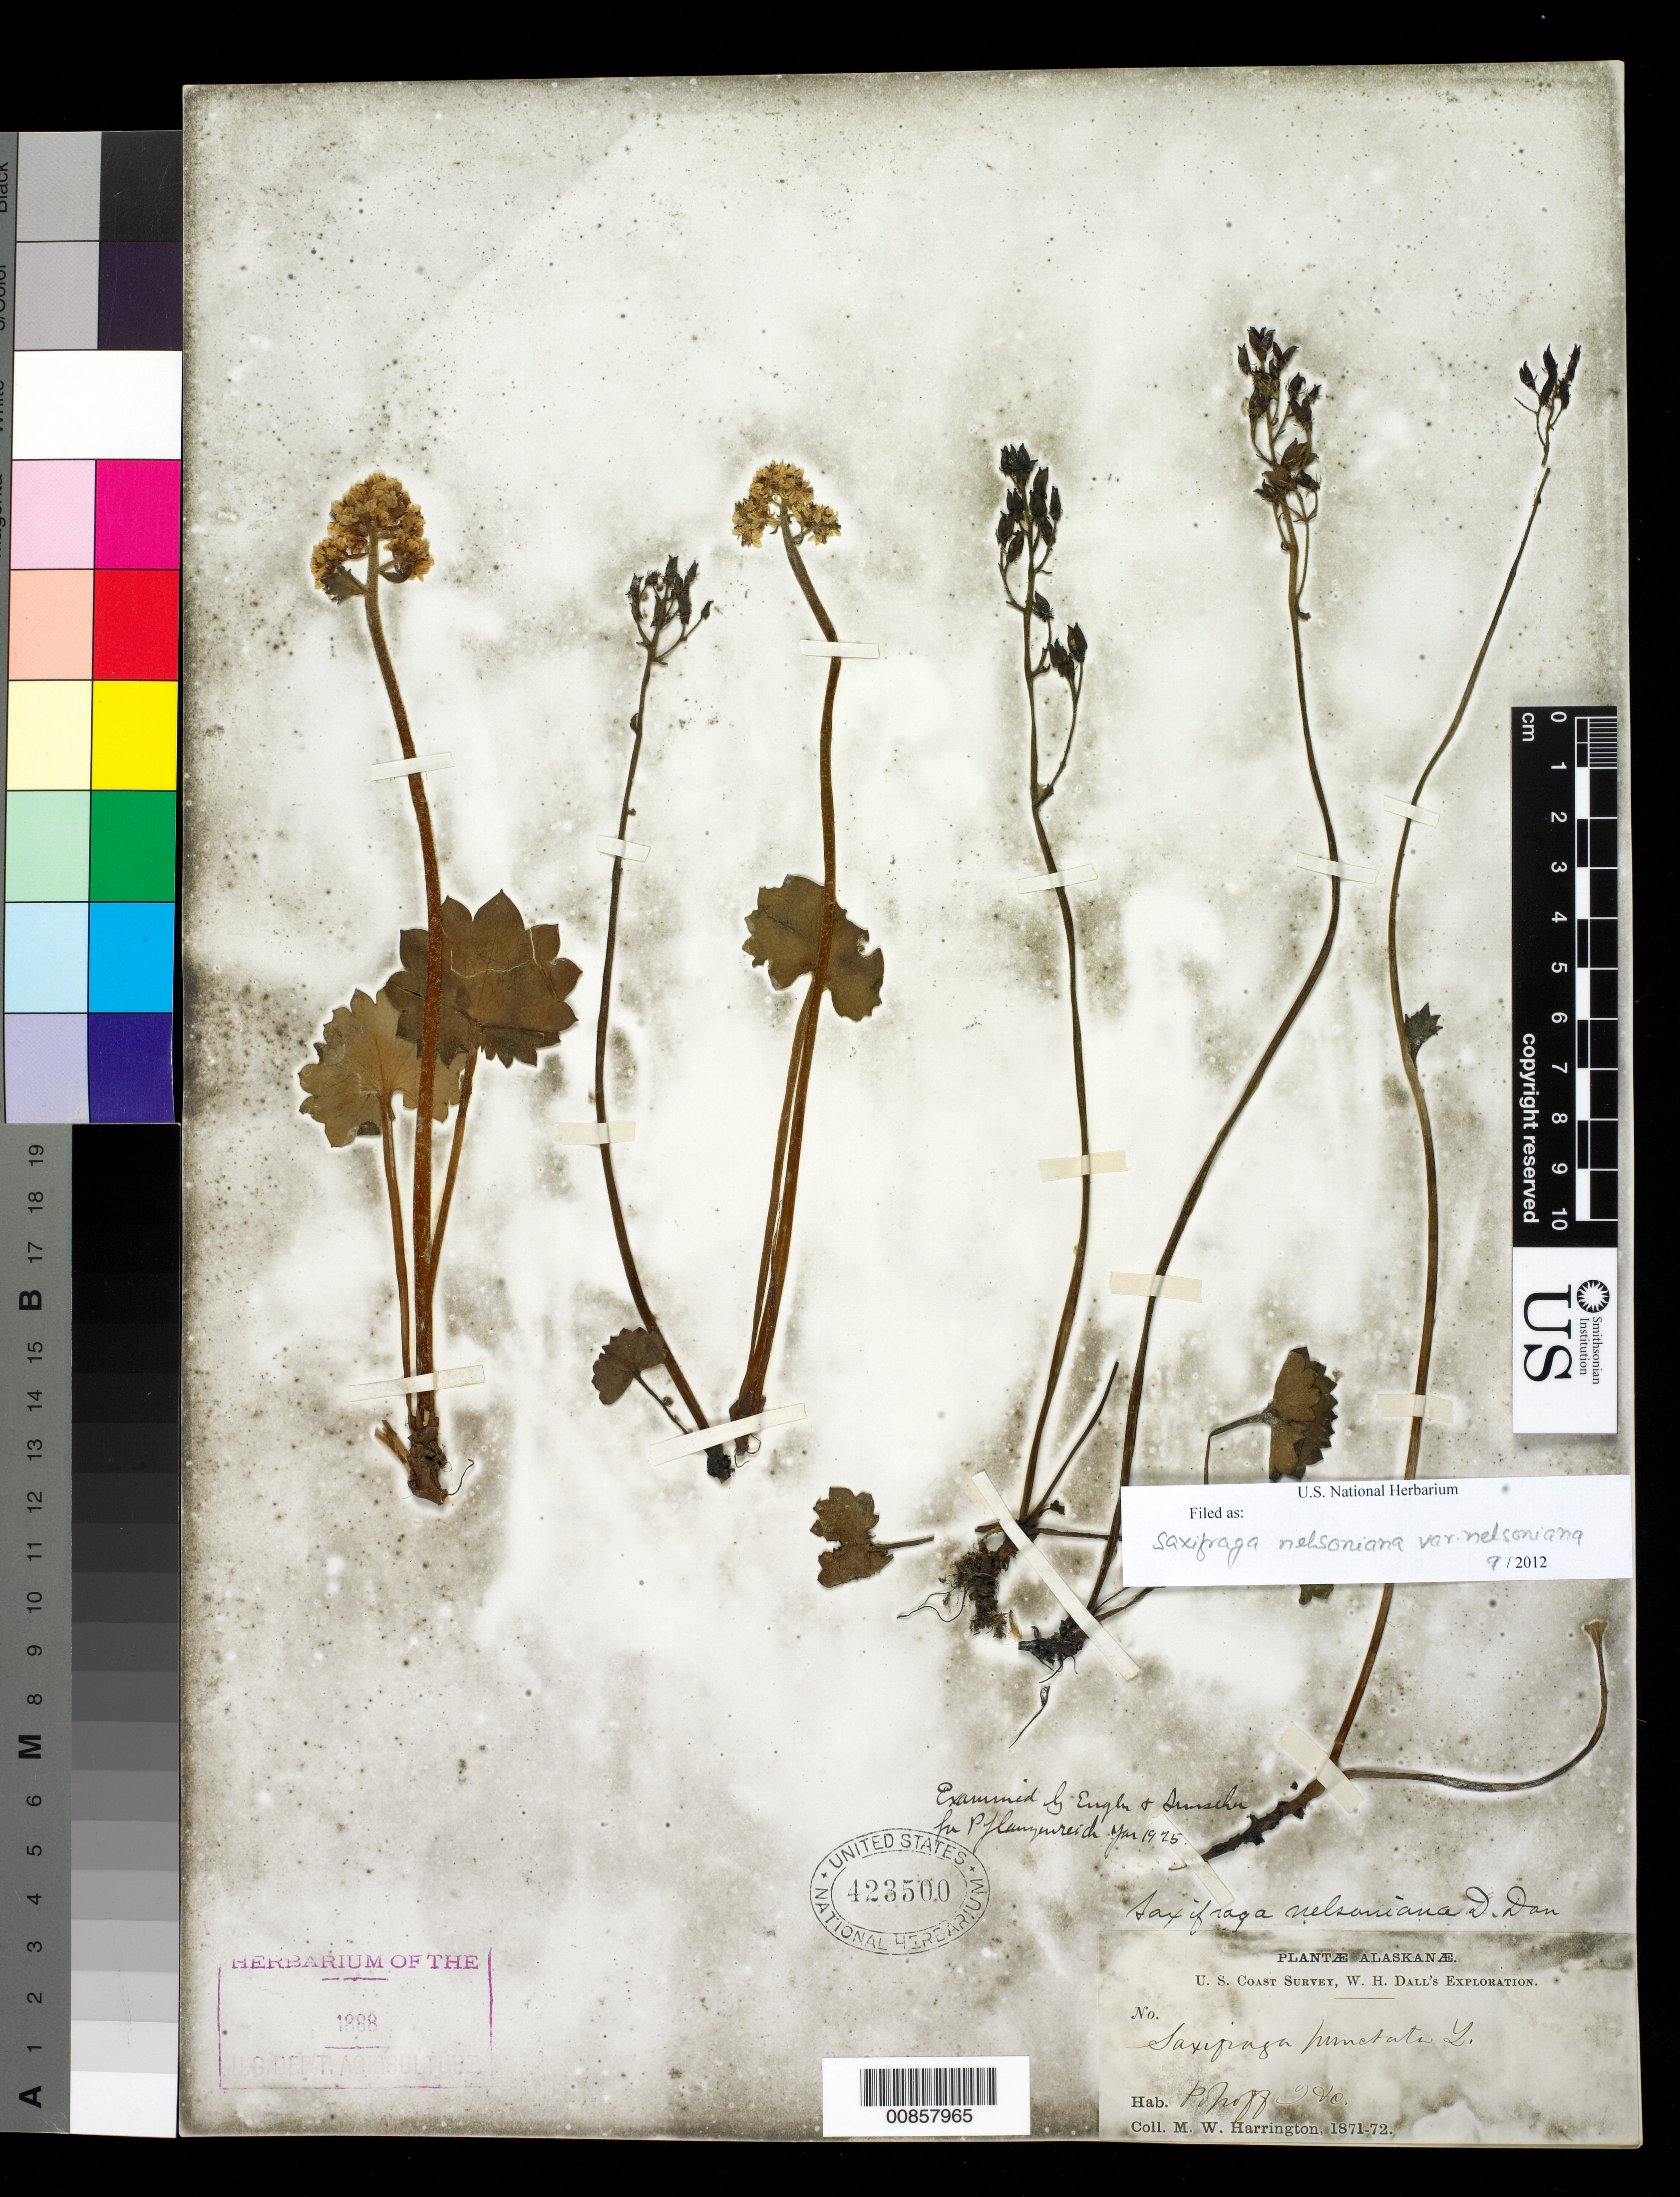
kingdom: Plantae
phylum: Tracheophyta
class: Magnoliopsida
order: Saxifragales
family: Saxifragaceae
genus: Micranthes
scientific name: Micranthes nelsoniana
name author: (D. Don) Small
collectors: M. W. Harrington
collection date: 1871/1872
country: United States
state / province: Alaska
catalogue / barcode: US 423500